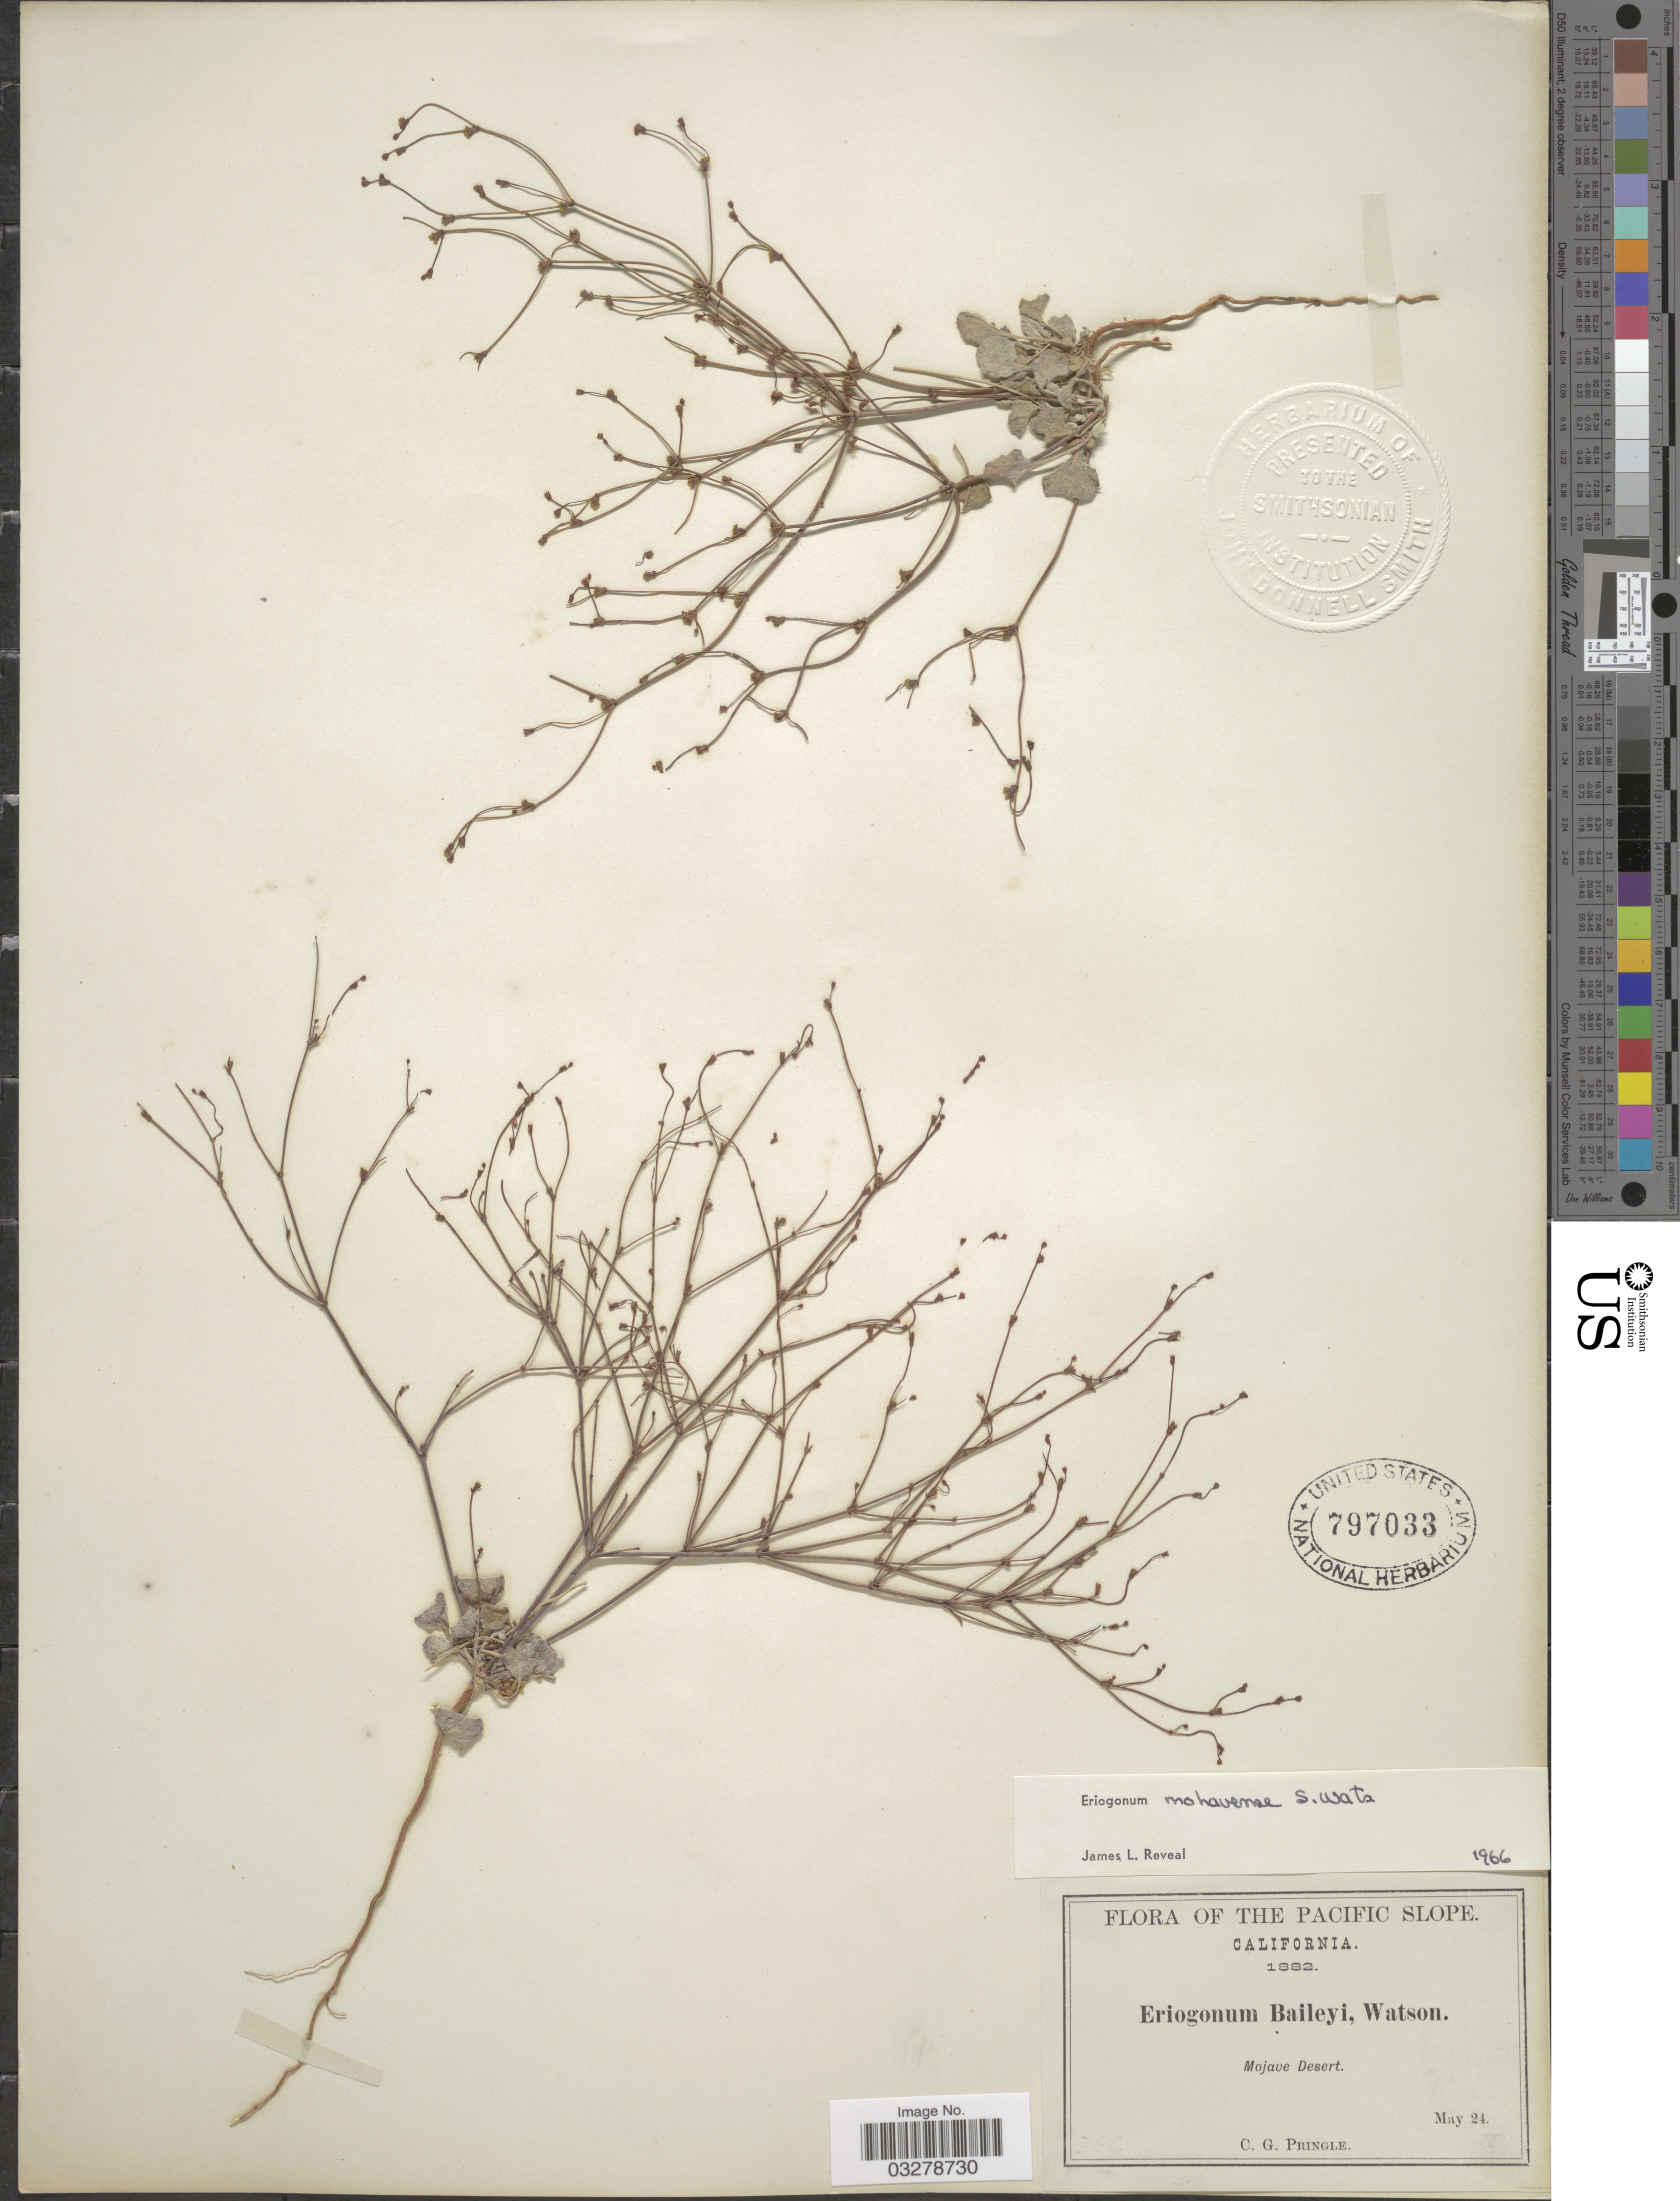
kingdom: Plantae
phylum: Tracheophyta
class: Magnoliopsida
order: Caryophyllales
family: Polygonaceae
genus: Eriogonum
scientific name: Eriogonum mohavense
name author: S. Watson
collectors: C. G. Pringle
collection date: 1882-05-21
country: United States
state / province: California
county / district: San Bernardino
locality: Pacific Slope. Mojave Desert.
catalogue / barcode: US 797033